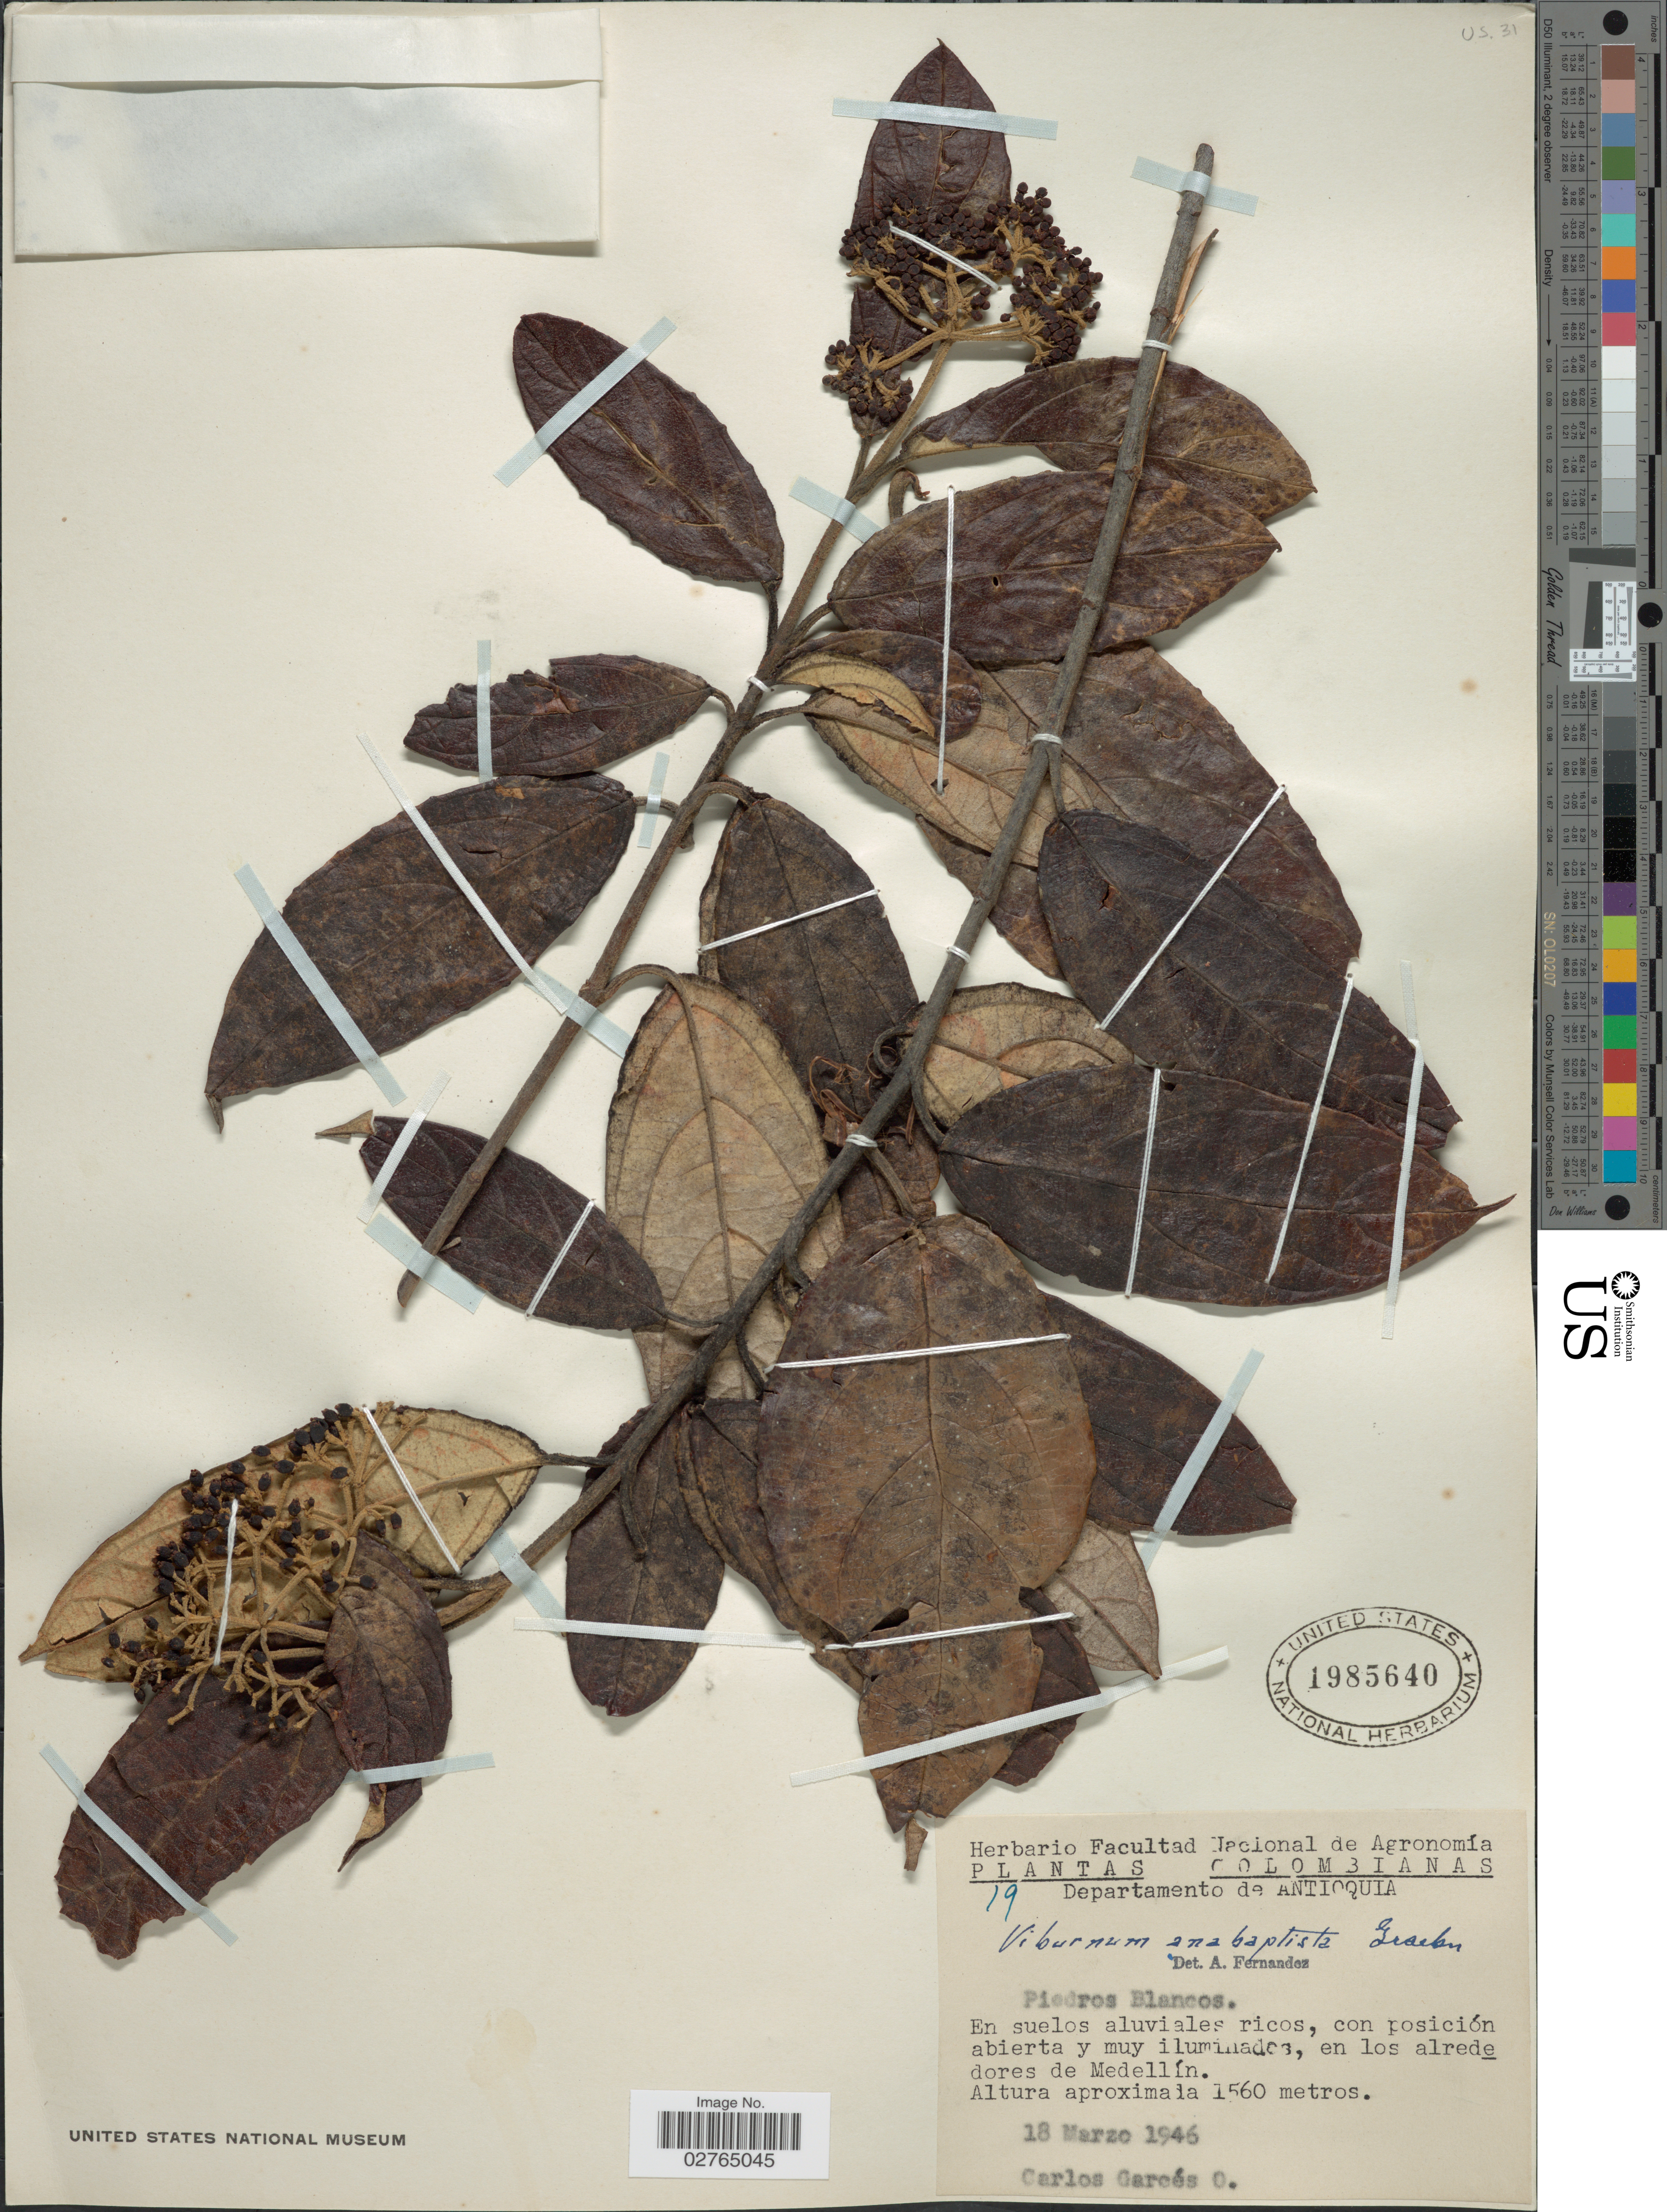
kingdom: Plantae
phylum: Tracheophyta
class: Magnoliopsida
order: Dipsacales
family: Viburnaceae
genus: Viburnum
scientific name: Viburnum anabaptista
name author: Graebn.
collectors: C. Garces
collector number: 19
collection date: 1946-02-18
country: Colombia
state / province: Antioquia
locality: Departamento de Antioquia. En los alrededores de Medellín.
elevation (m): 1560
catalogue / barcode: US 1985640